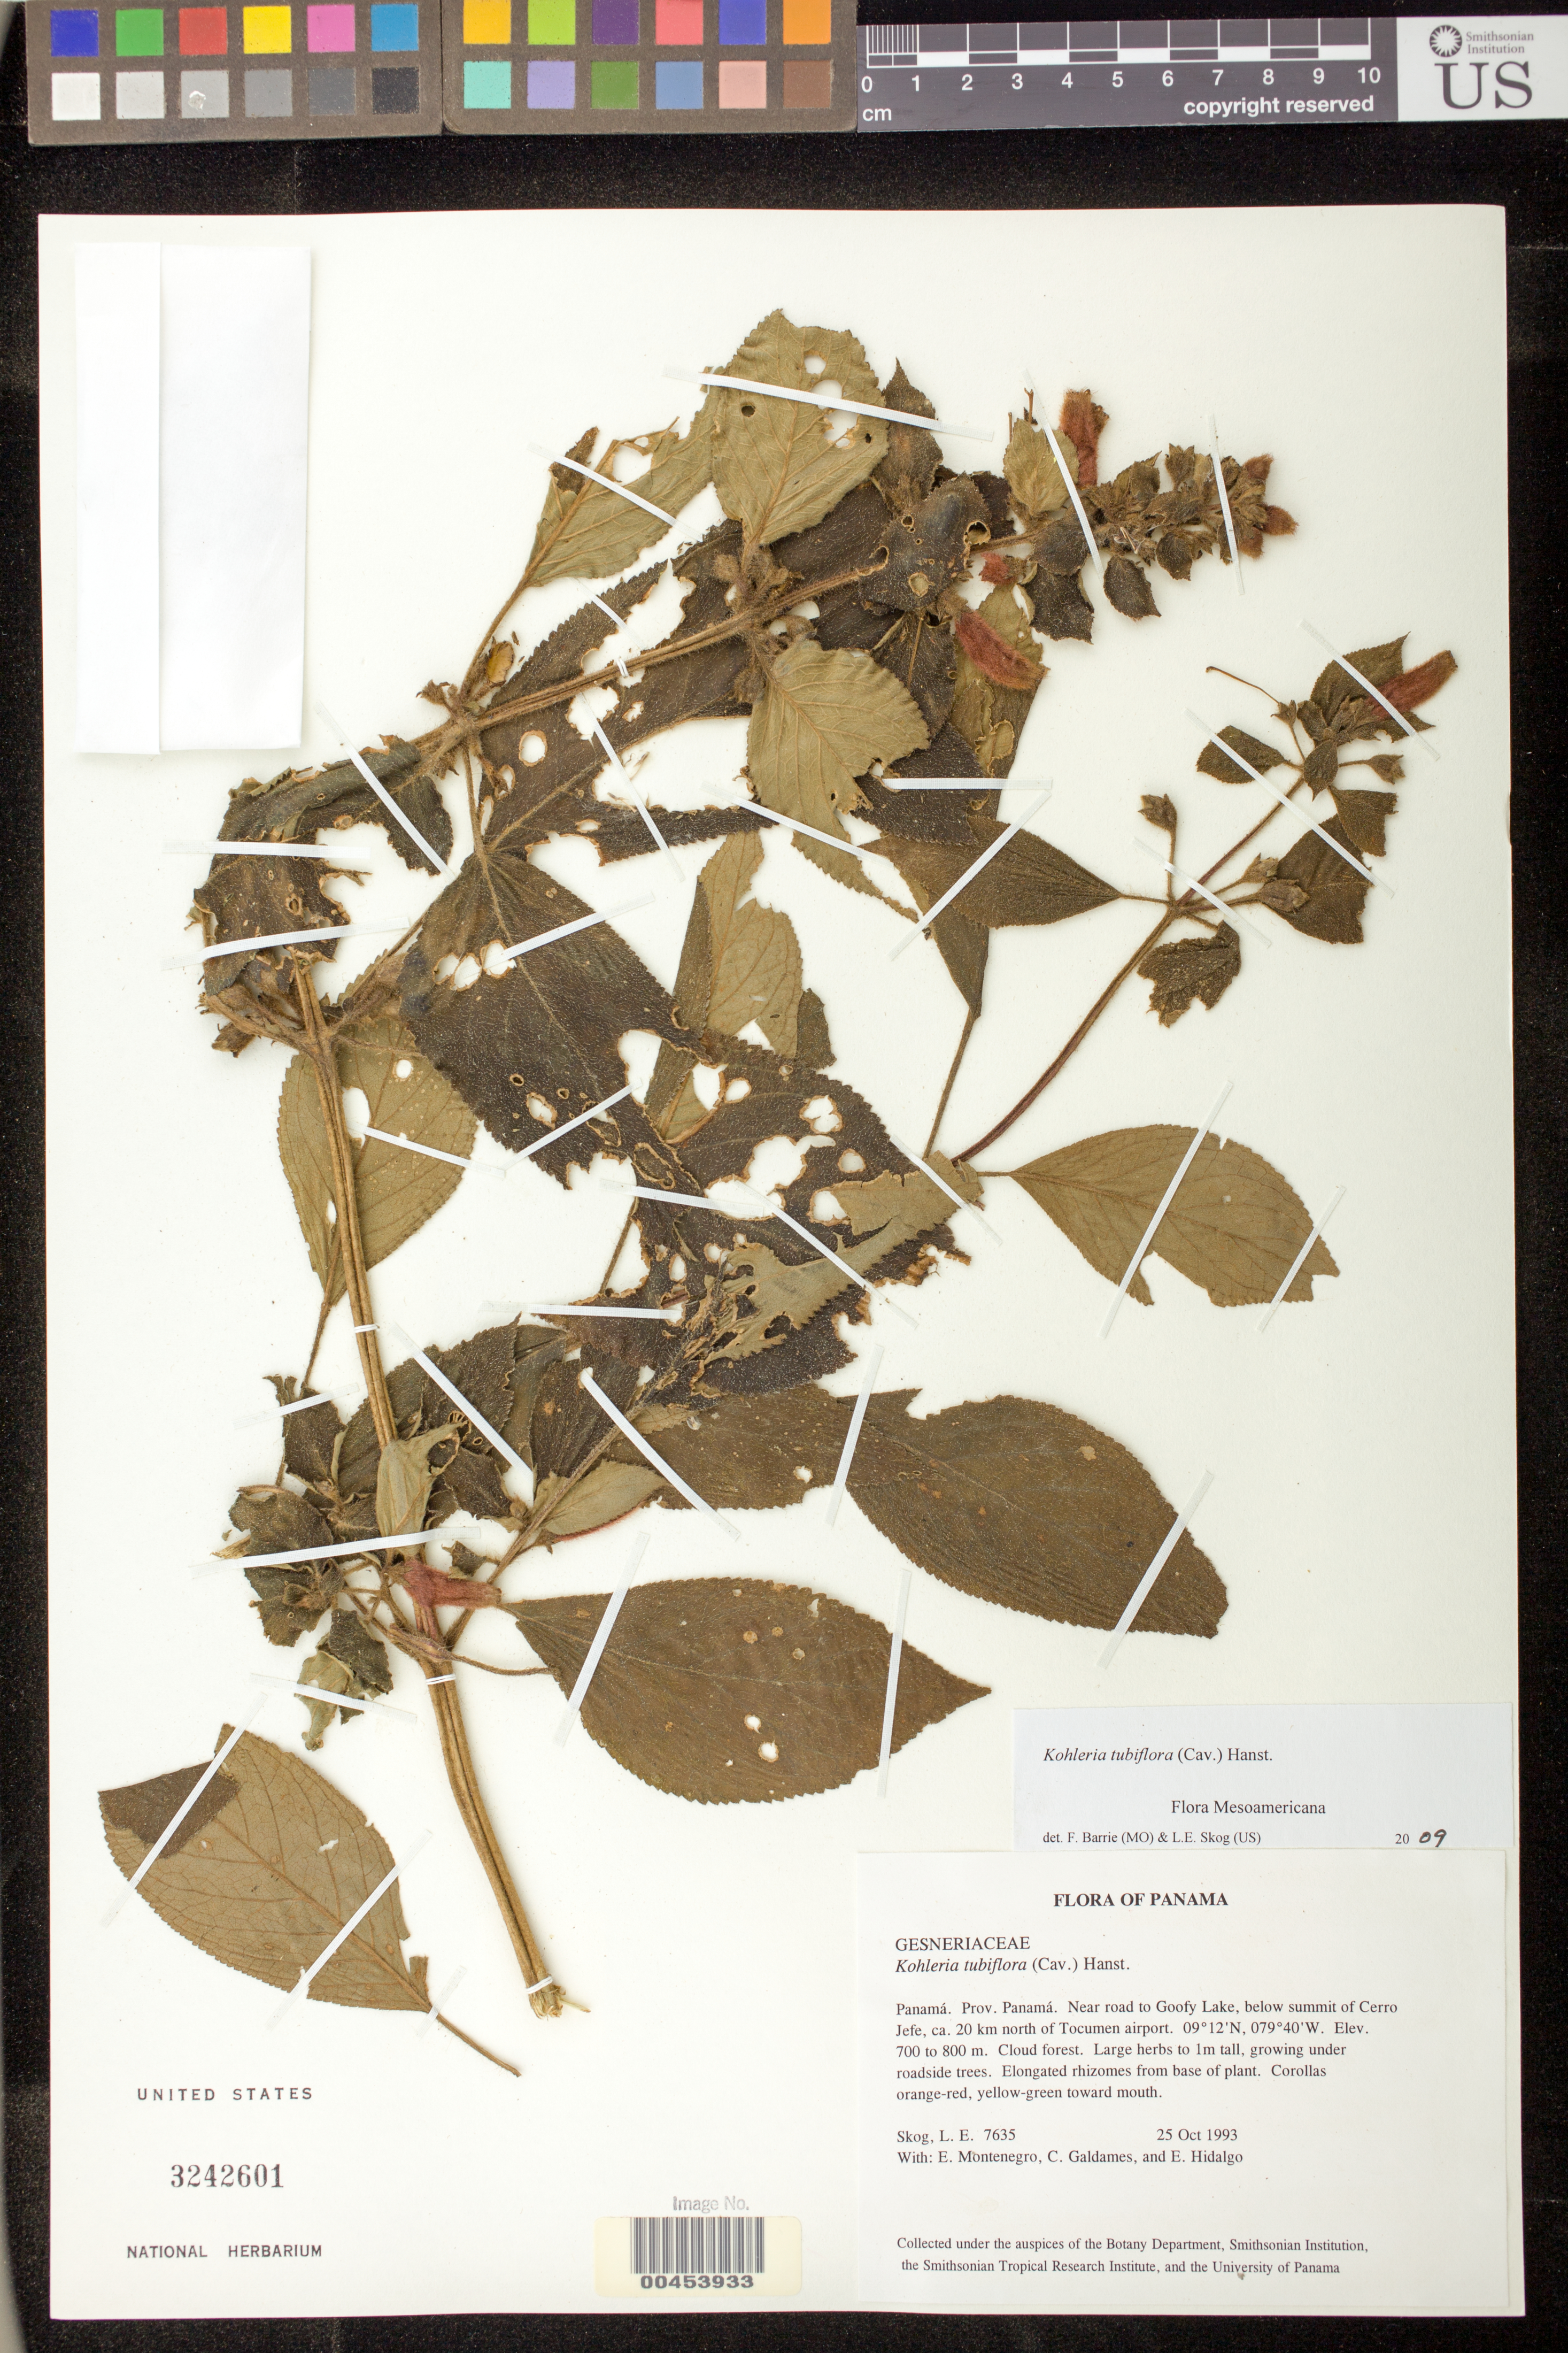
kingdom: Plantae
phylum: Tracheophyta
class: Magnoliopsida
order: Lamiales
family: Gesneriaceae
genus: Kohleria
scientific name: Kohleria tubiflora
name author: (Cav.) Hanst.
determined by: Skog, Laurence E.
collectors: L. E. Skog, E. Montenegro, C. Galdames & E. Hildalgo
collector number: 7635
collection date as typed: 25 Oct 1993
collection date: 1993-10-25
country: Panama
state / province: Panamá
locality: Near road to Goofy Lake, below summit of Cerro Jefe, ca. 20 km north of Tocumen airport.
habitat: Cloud forest.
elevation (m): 700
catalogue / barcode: US 3242601